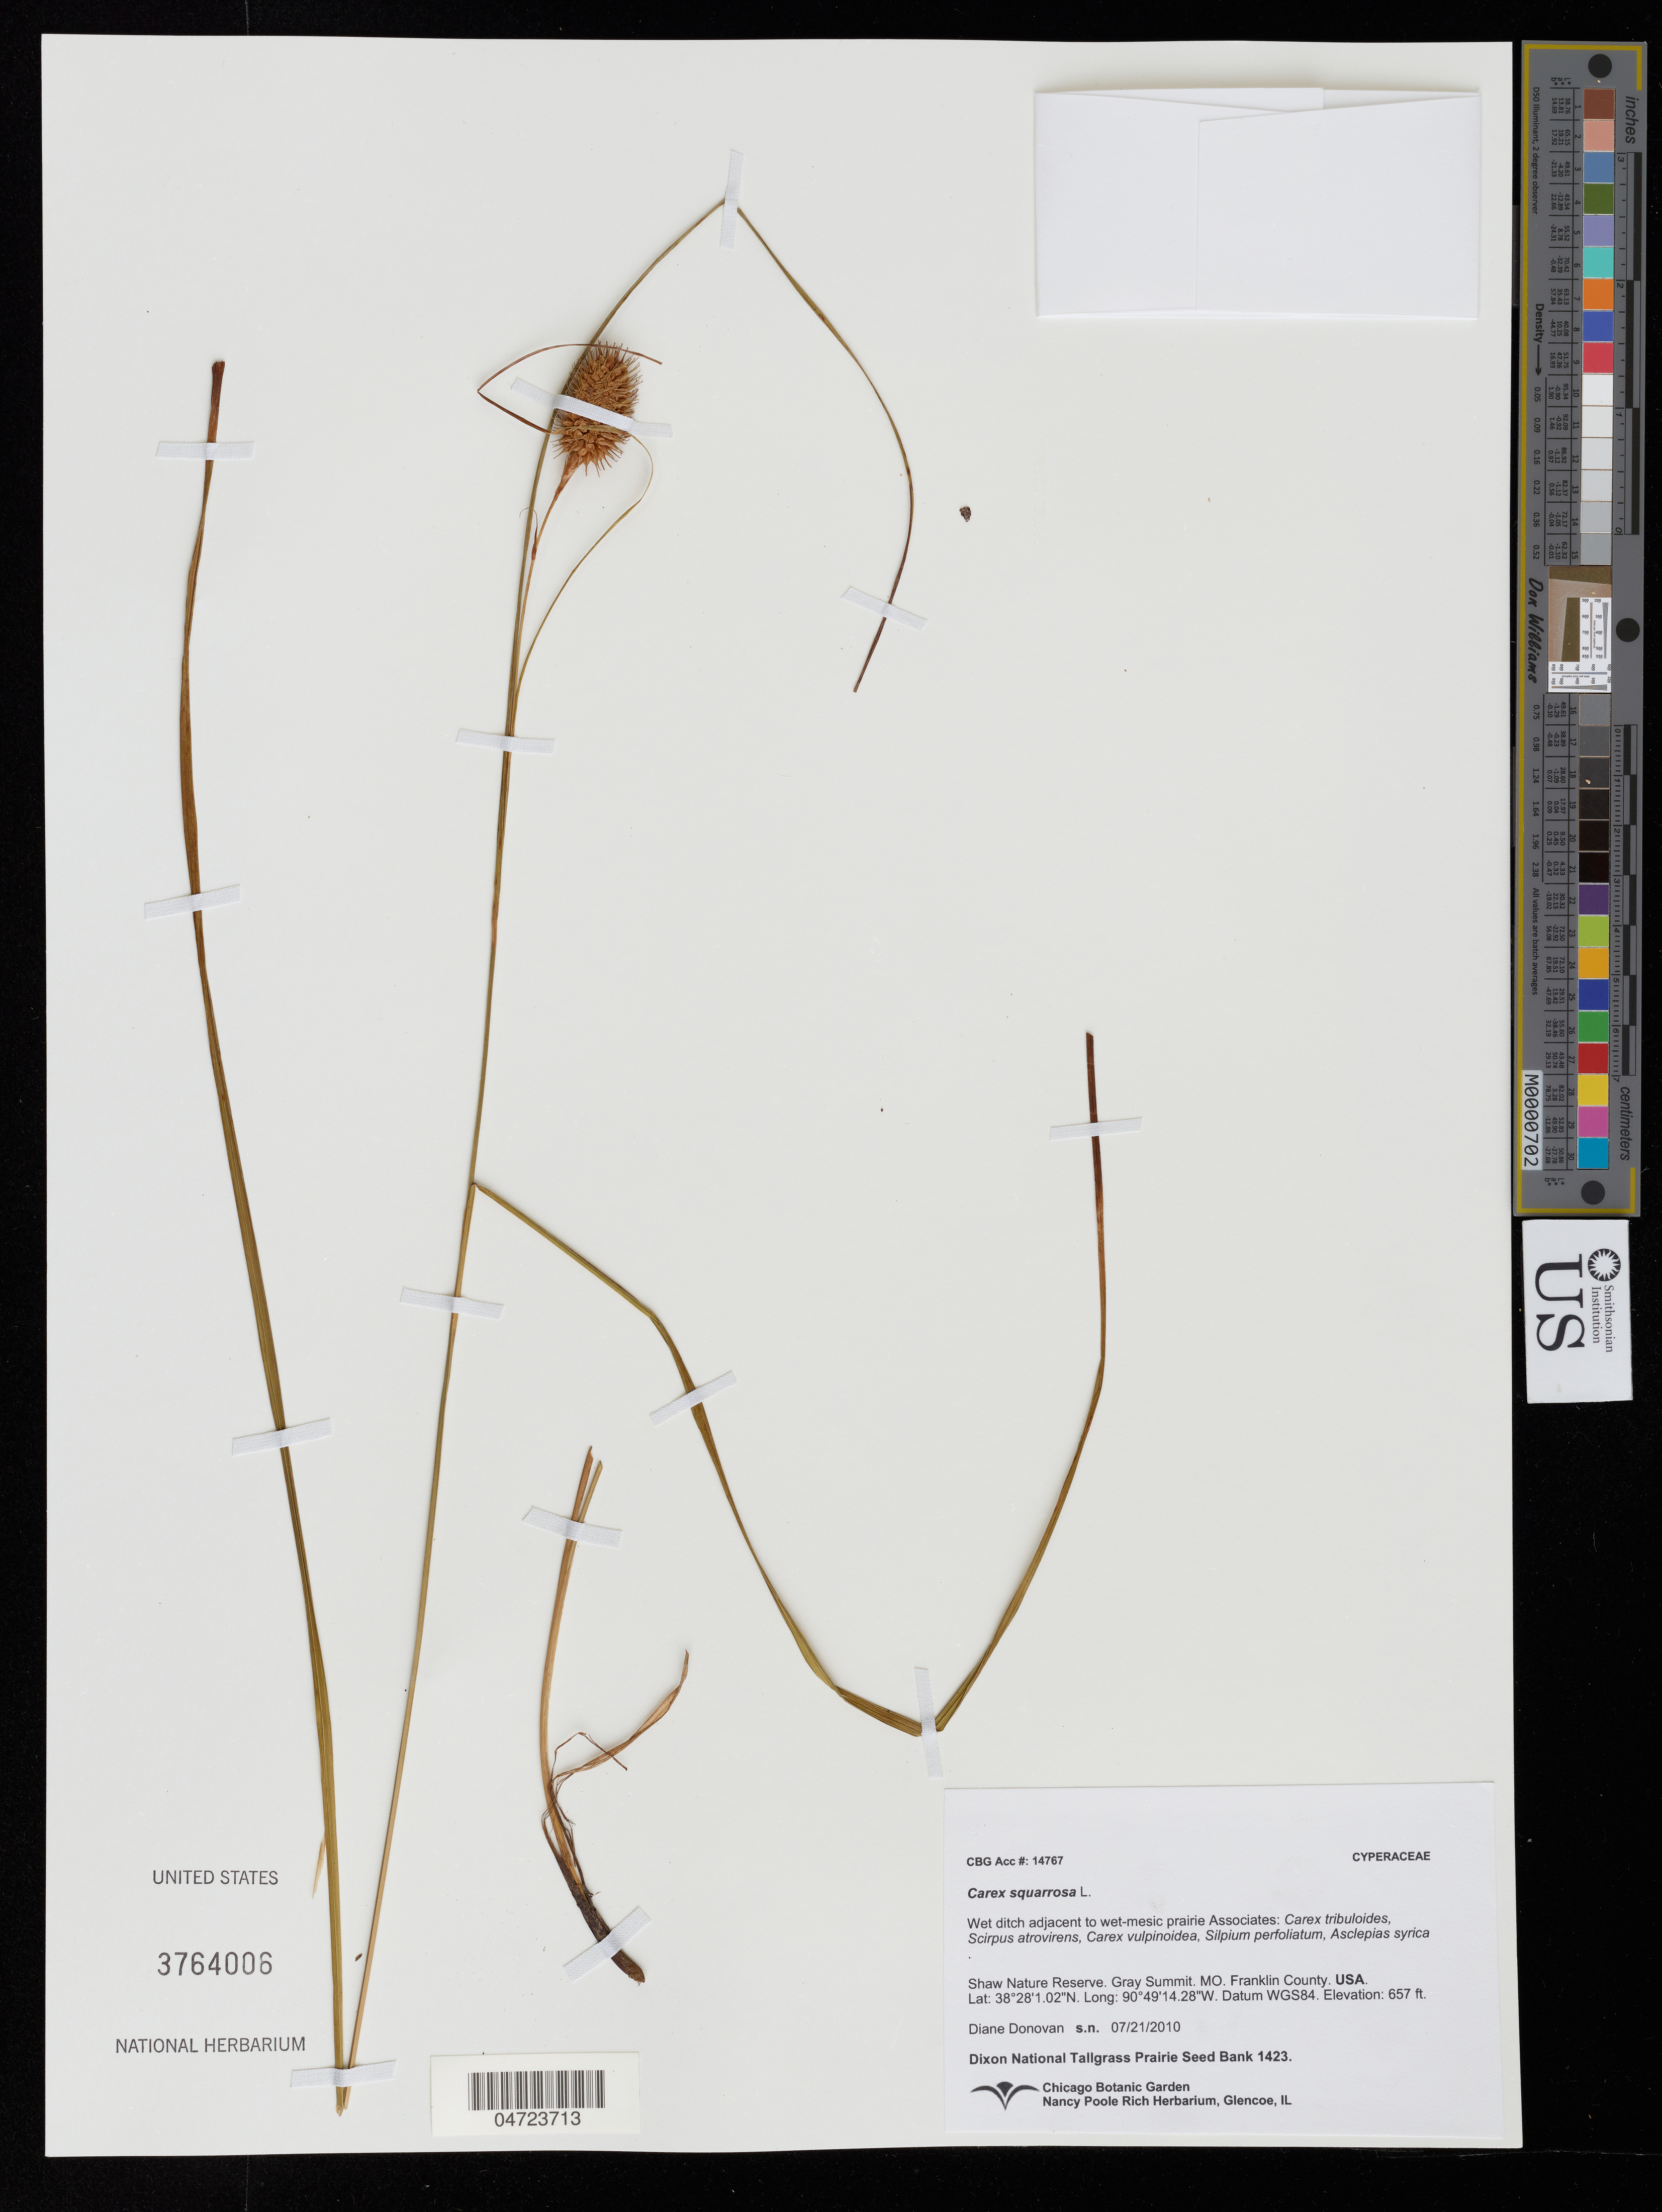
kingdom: Plantae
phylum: Tracheophyta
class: Liliopsida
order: Poales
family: Cyperaceae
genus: Carex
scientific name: Carex squarrosa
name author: L.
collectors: D. Donovan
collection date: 2010-07-21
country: United States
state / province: Missouri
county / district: Franklin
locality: Shaw Nature Reserve. Gray Summit. Franklin County.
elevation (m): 200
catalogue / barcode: US 3764006